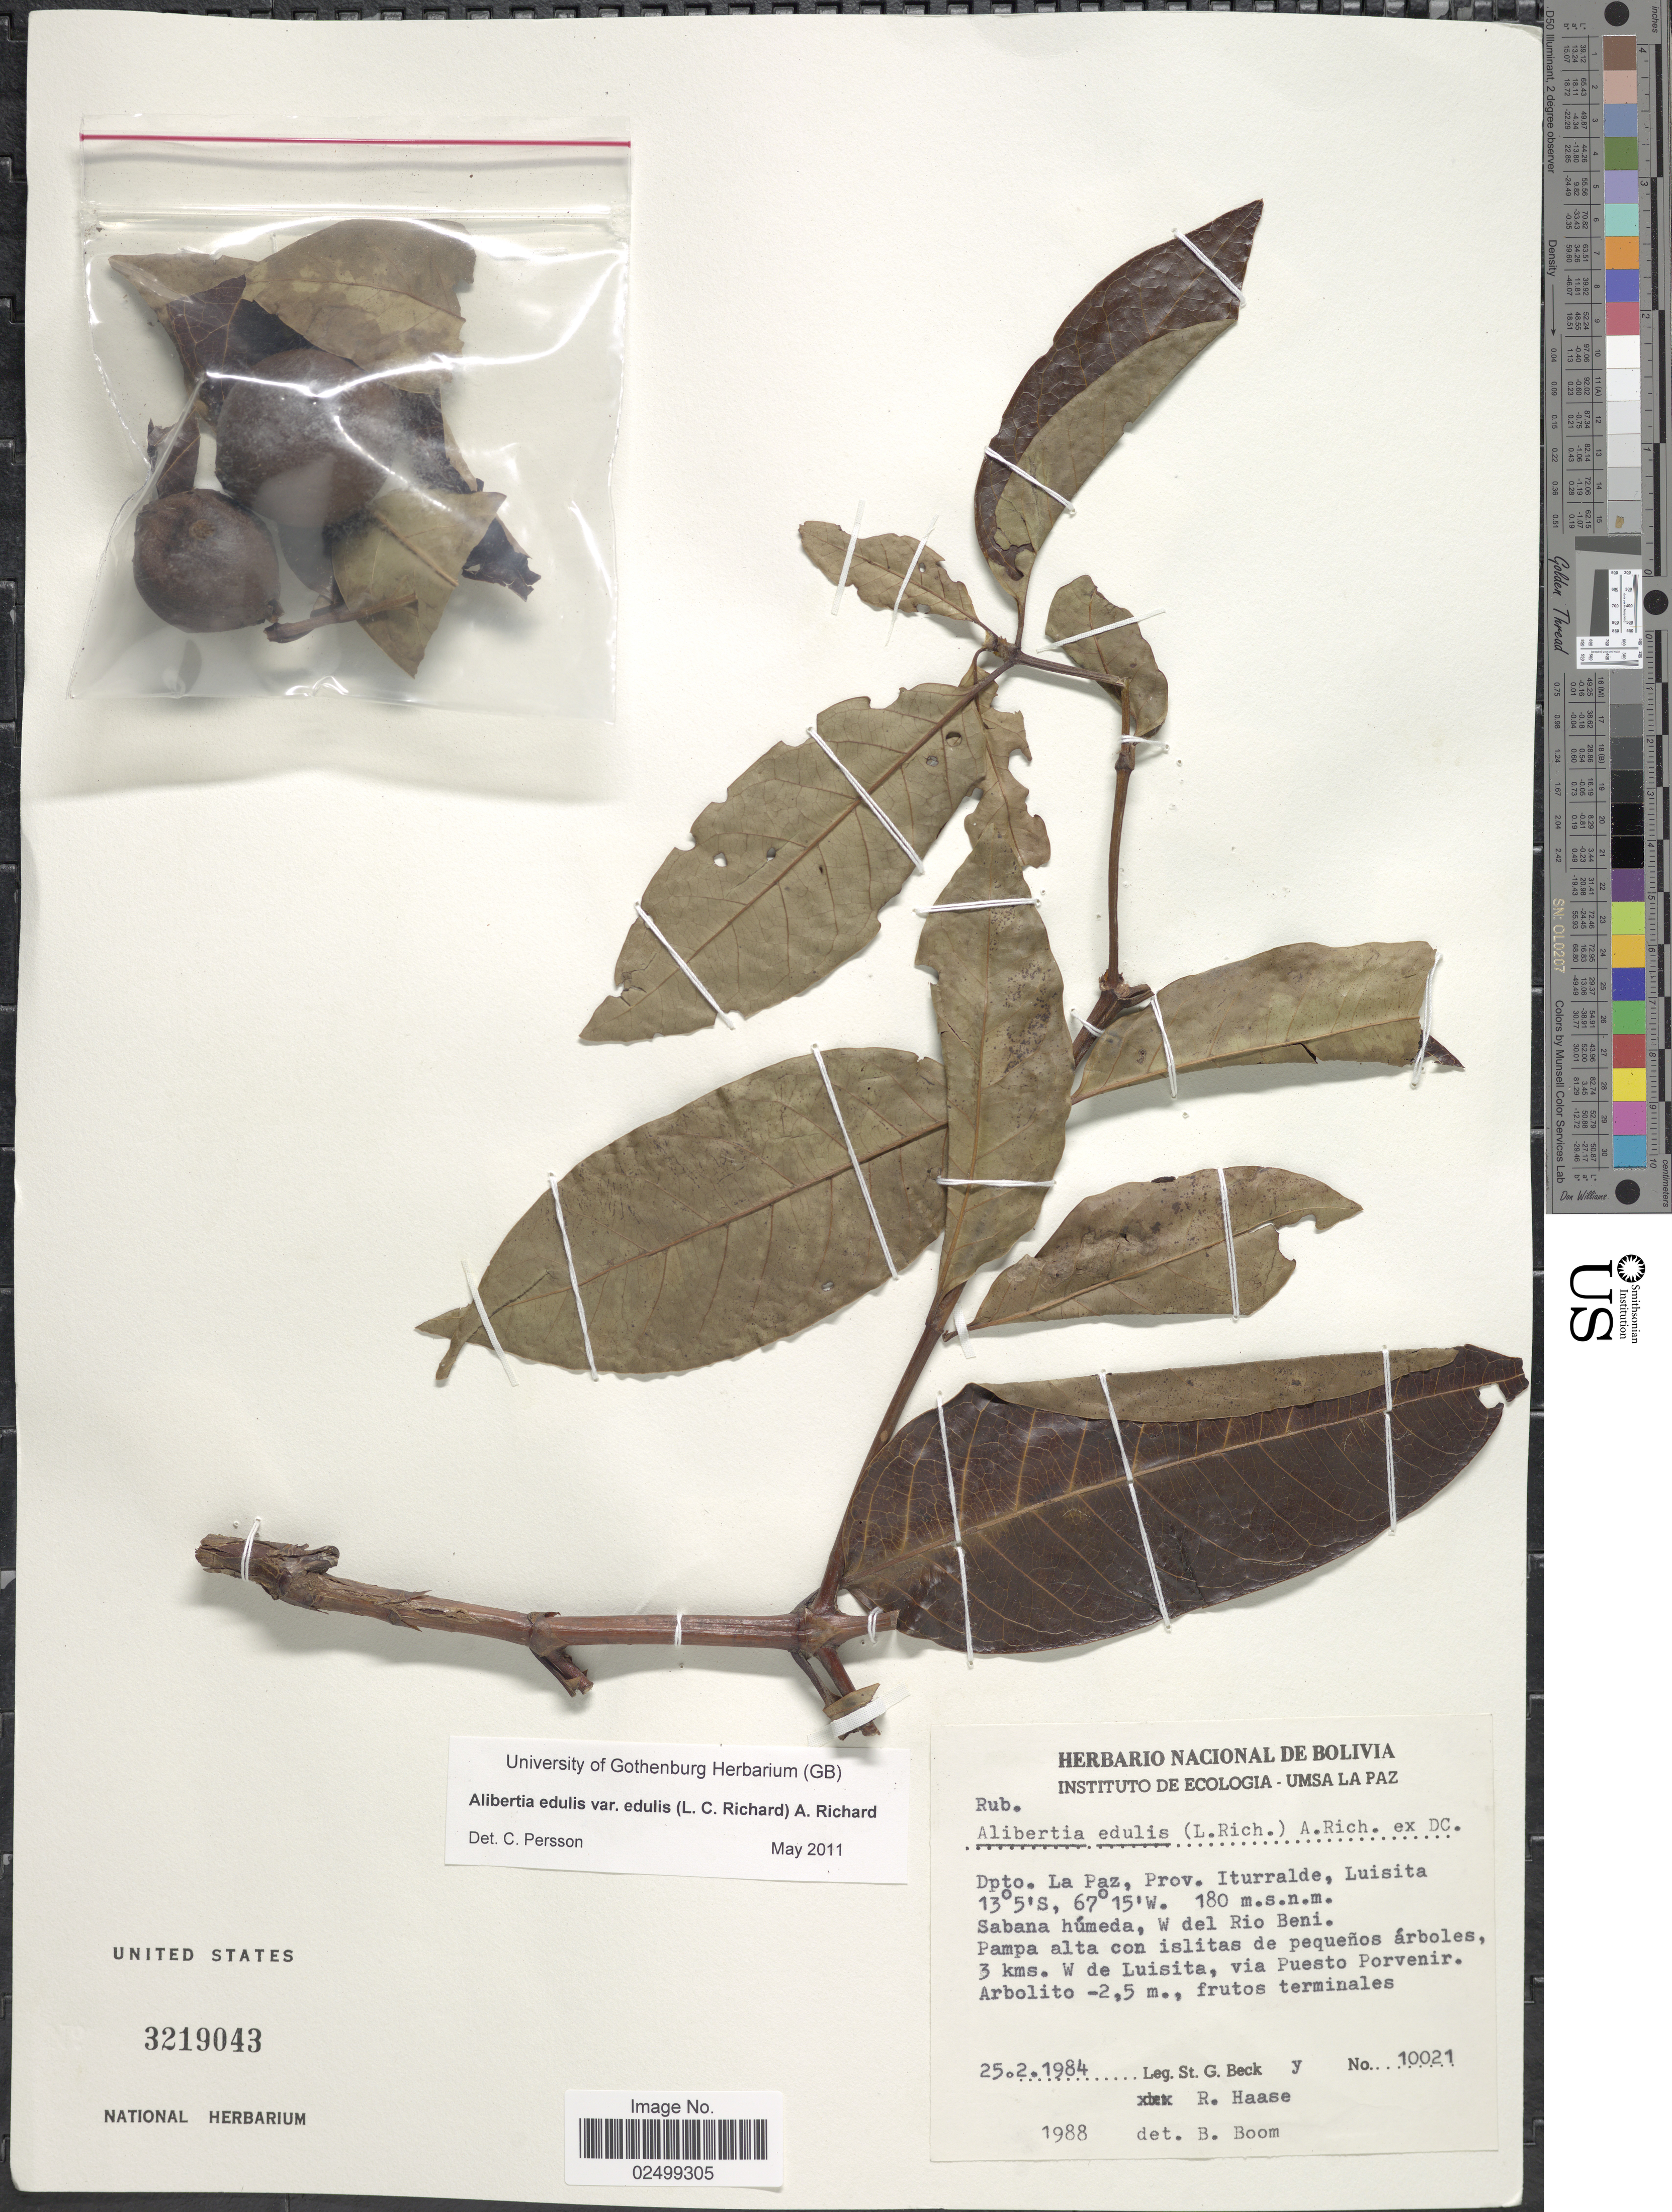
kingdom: Plantae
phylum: Tracheophyta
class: Magnoliopsida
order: Gentianales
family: Rubiaceae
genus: Alibertia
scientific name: Alibertia edulis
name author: (Rich.) A. Rich. ex DC.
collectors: S. G. Beck & R. Haase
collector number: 10021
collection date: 1984-02-25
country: Bolivia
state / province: La Paz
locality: Dpto La Paz, Prov. Iturralde, Luisita, Sabana húmeda, W del Rio Beni, Pampa alta con islitas de pequeños árboles. 3 kms W de Luisita, via Puesto Porvenir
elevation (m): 180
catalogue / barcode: US 3219043